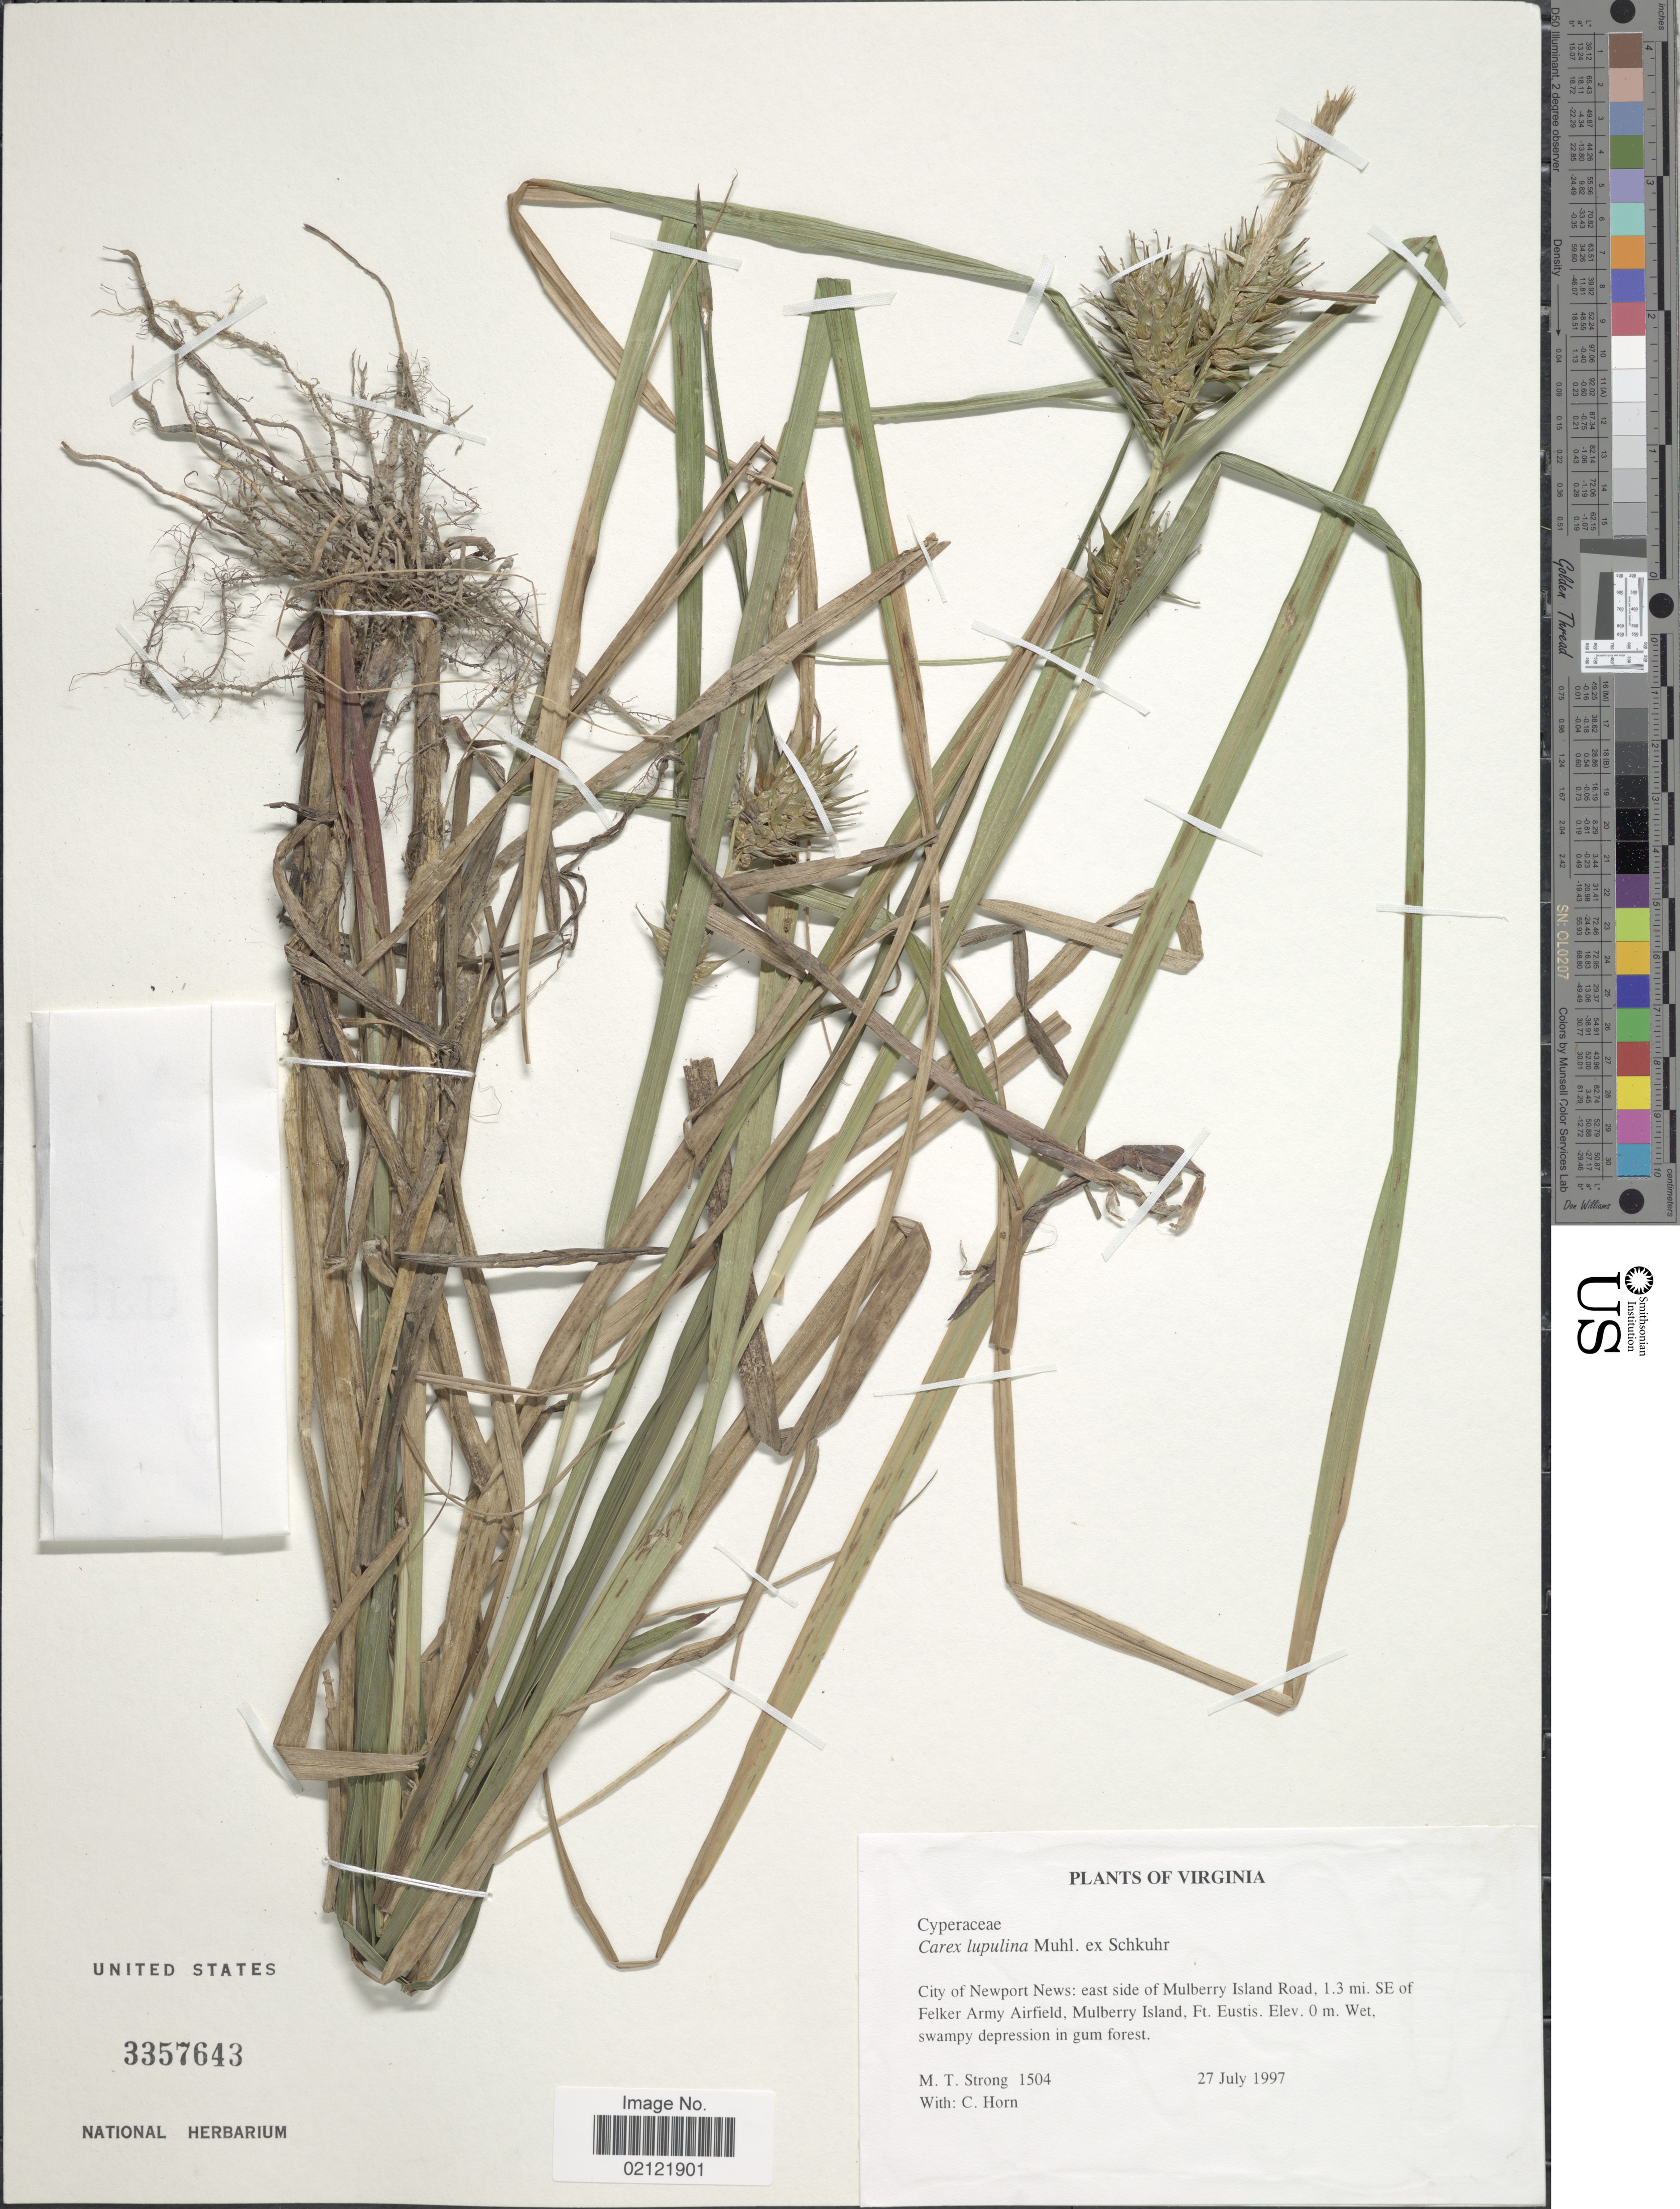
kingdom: Plantae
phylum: Tracheophyta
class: Liliopsida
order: Poales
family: Cyperaceae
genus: Carex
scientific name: Carex lupulina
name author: Muhl. ex Willd.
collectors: M. T. Strong & C. Horn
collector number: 1504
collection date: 1997-07-27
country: United States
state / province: Virginia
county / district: City of Newport News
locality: City of Newport News: east side of Mulberry Island Road, 1.3 mi. SE of Felker Army Airfield. Mulberry Island, Ft. Eustis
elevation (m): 0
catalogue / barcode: US 3357643